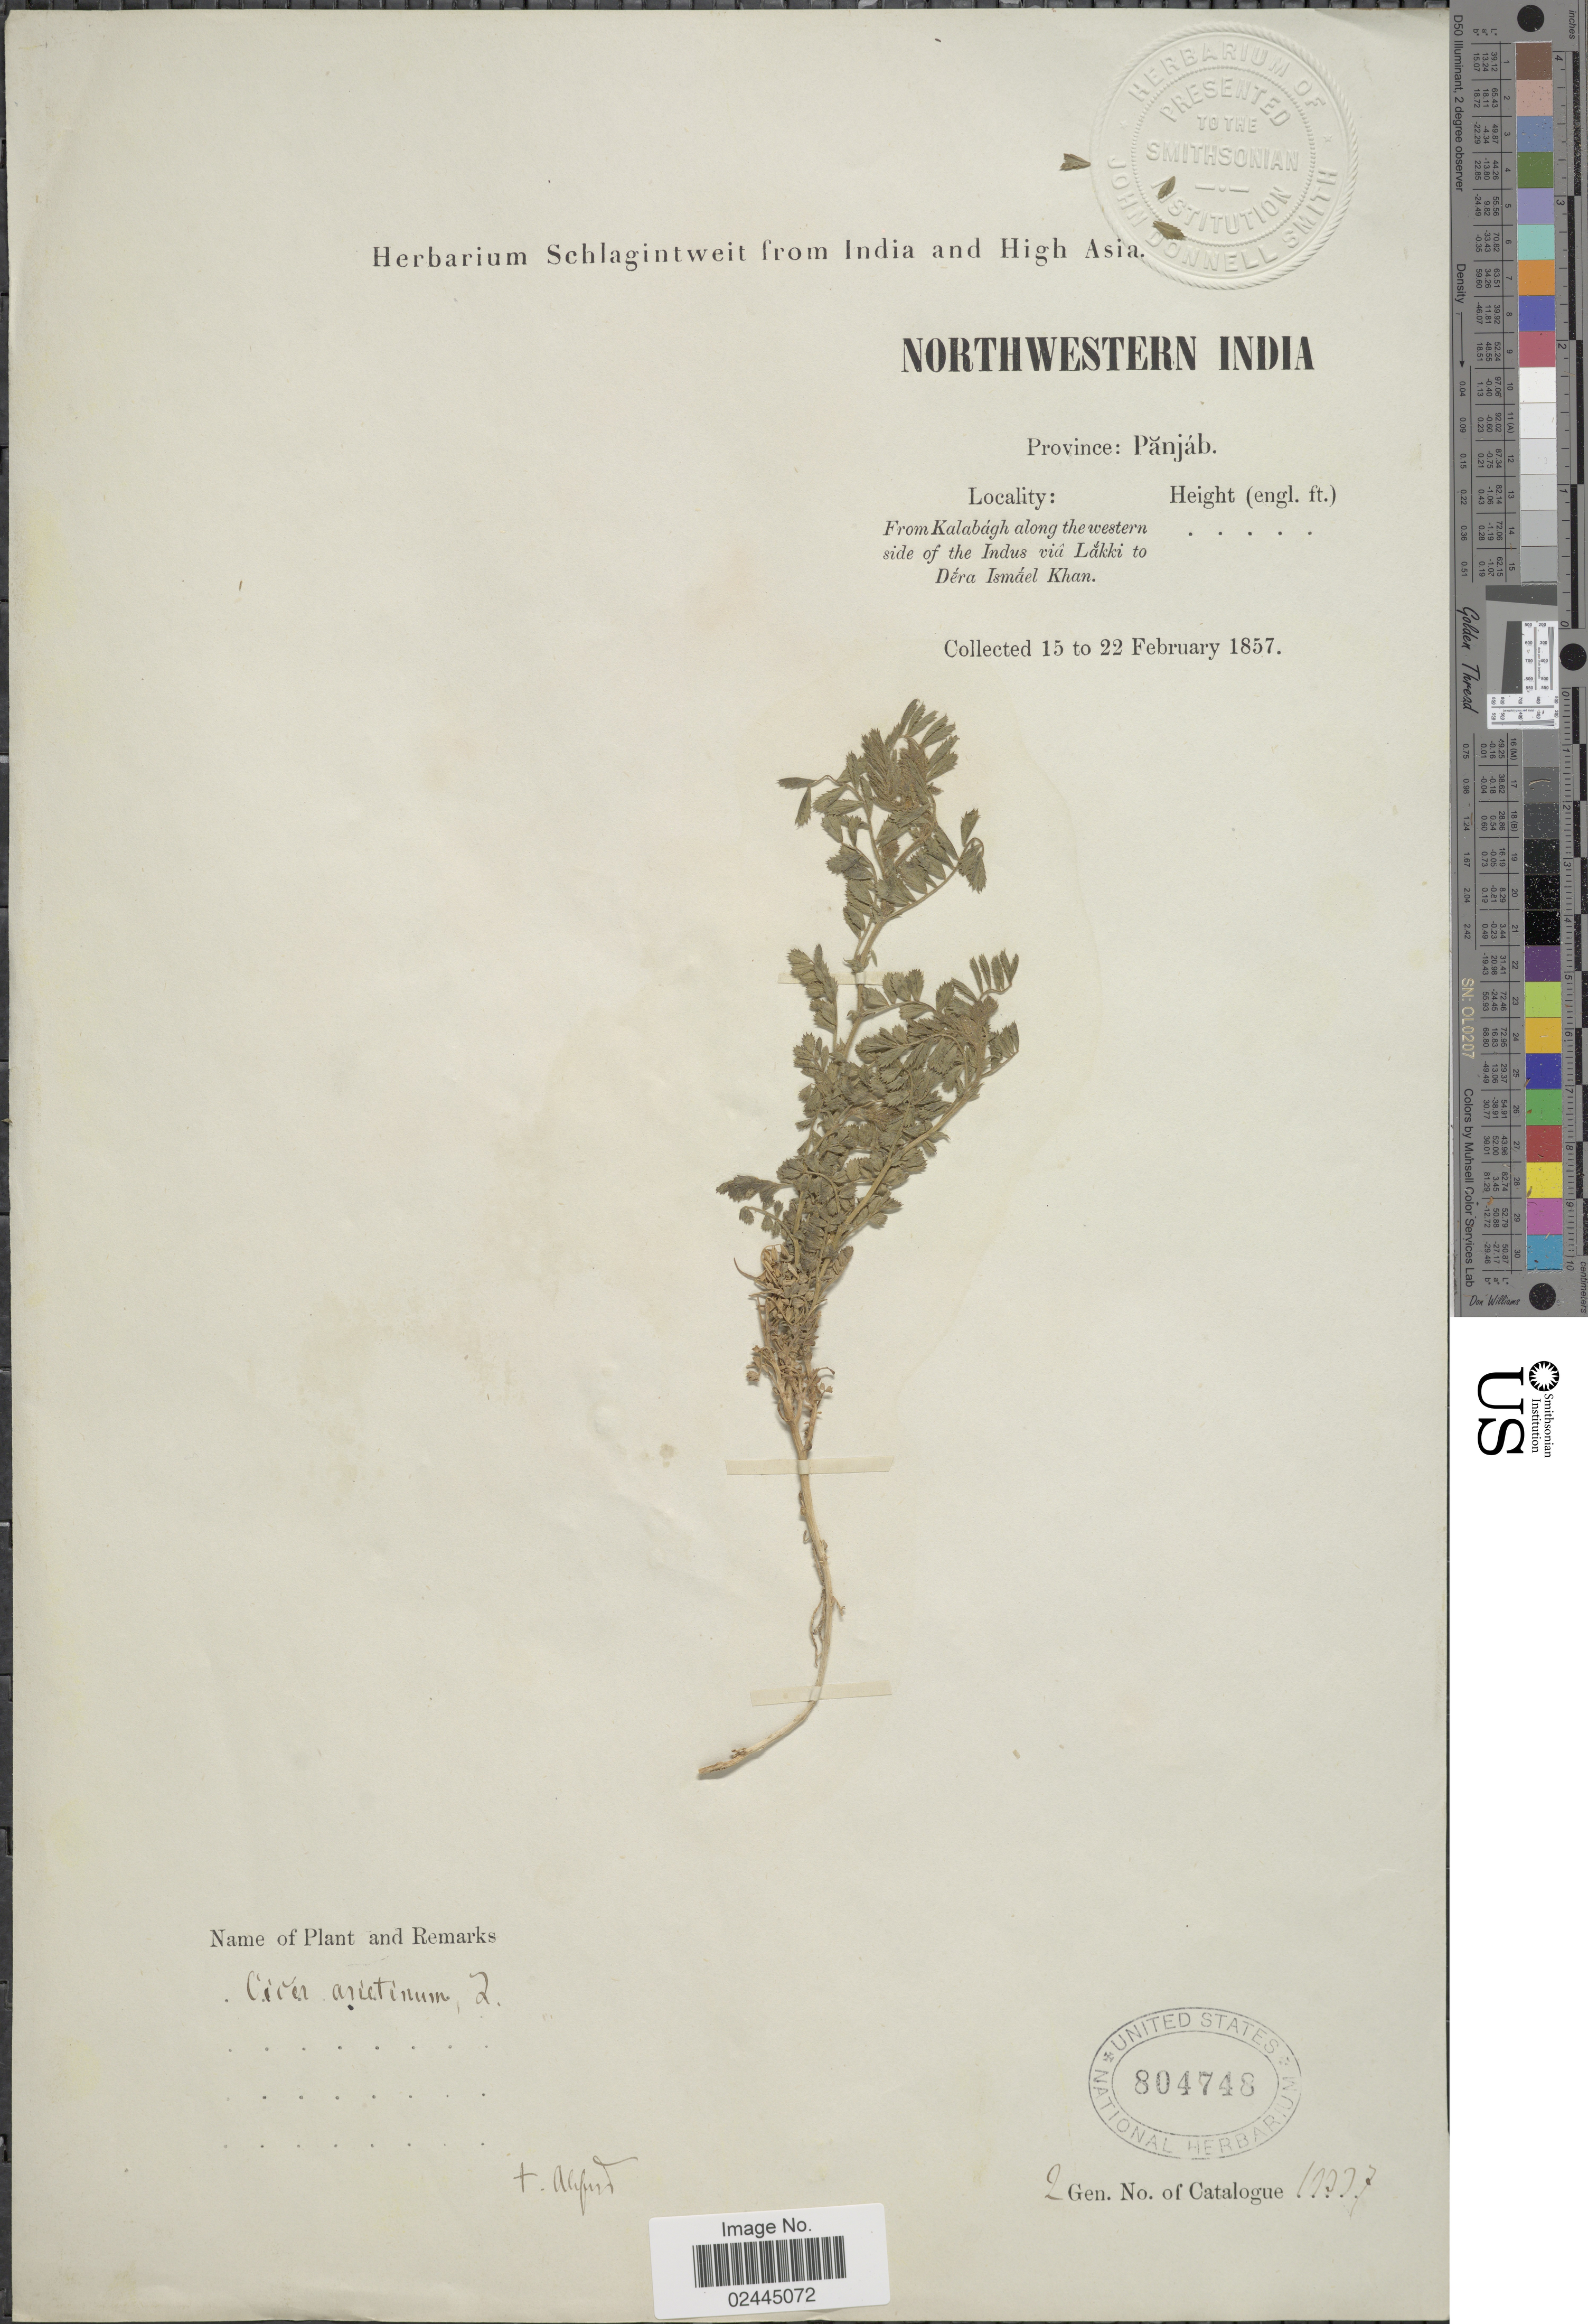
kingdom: Plantae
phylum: Tracheophyta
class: Magnoliopsida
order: Fabales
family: Fabaceae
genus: Cicer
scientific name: Cicer arietinum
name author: L.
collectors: ex herb. Schlagintweit from India and High Asia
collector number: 1337*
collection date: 1857-02-15/1857-02-22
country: India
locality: Northwestern India. from Kalabagh along the western side of the Indus via Lakki to Dera Ismael Khan. Province: Panjab.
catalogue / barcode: US 804748